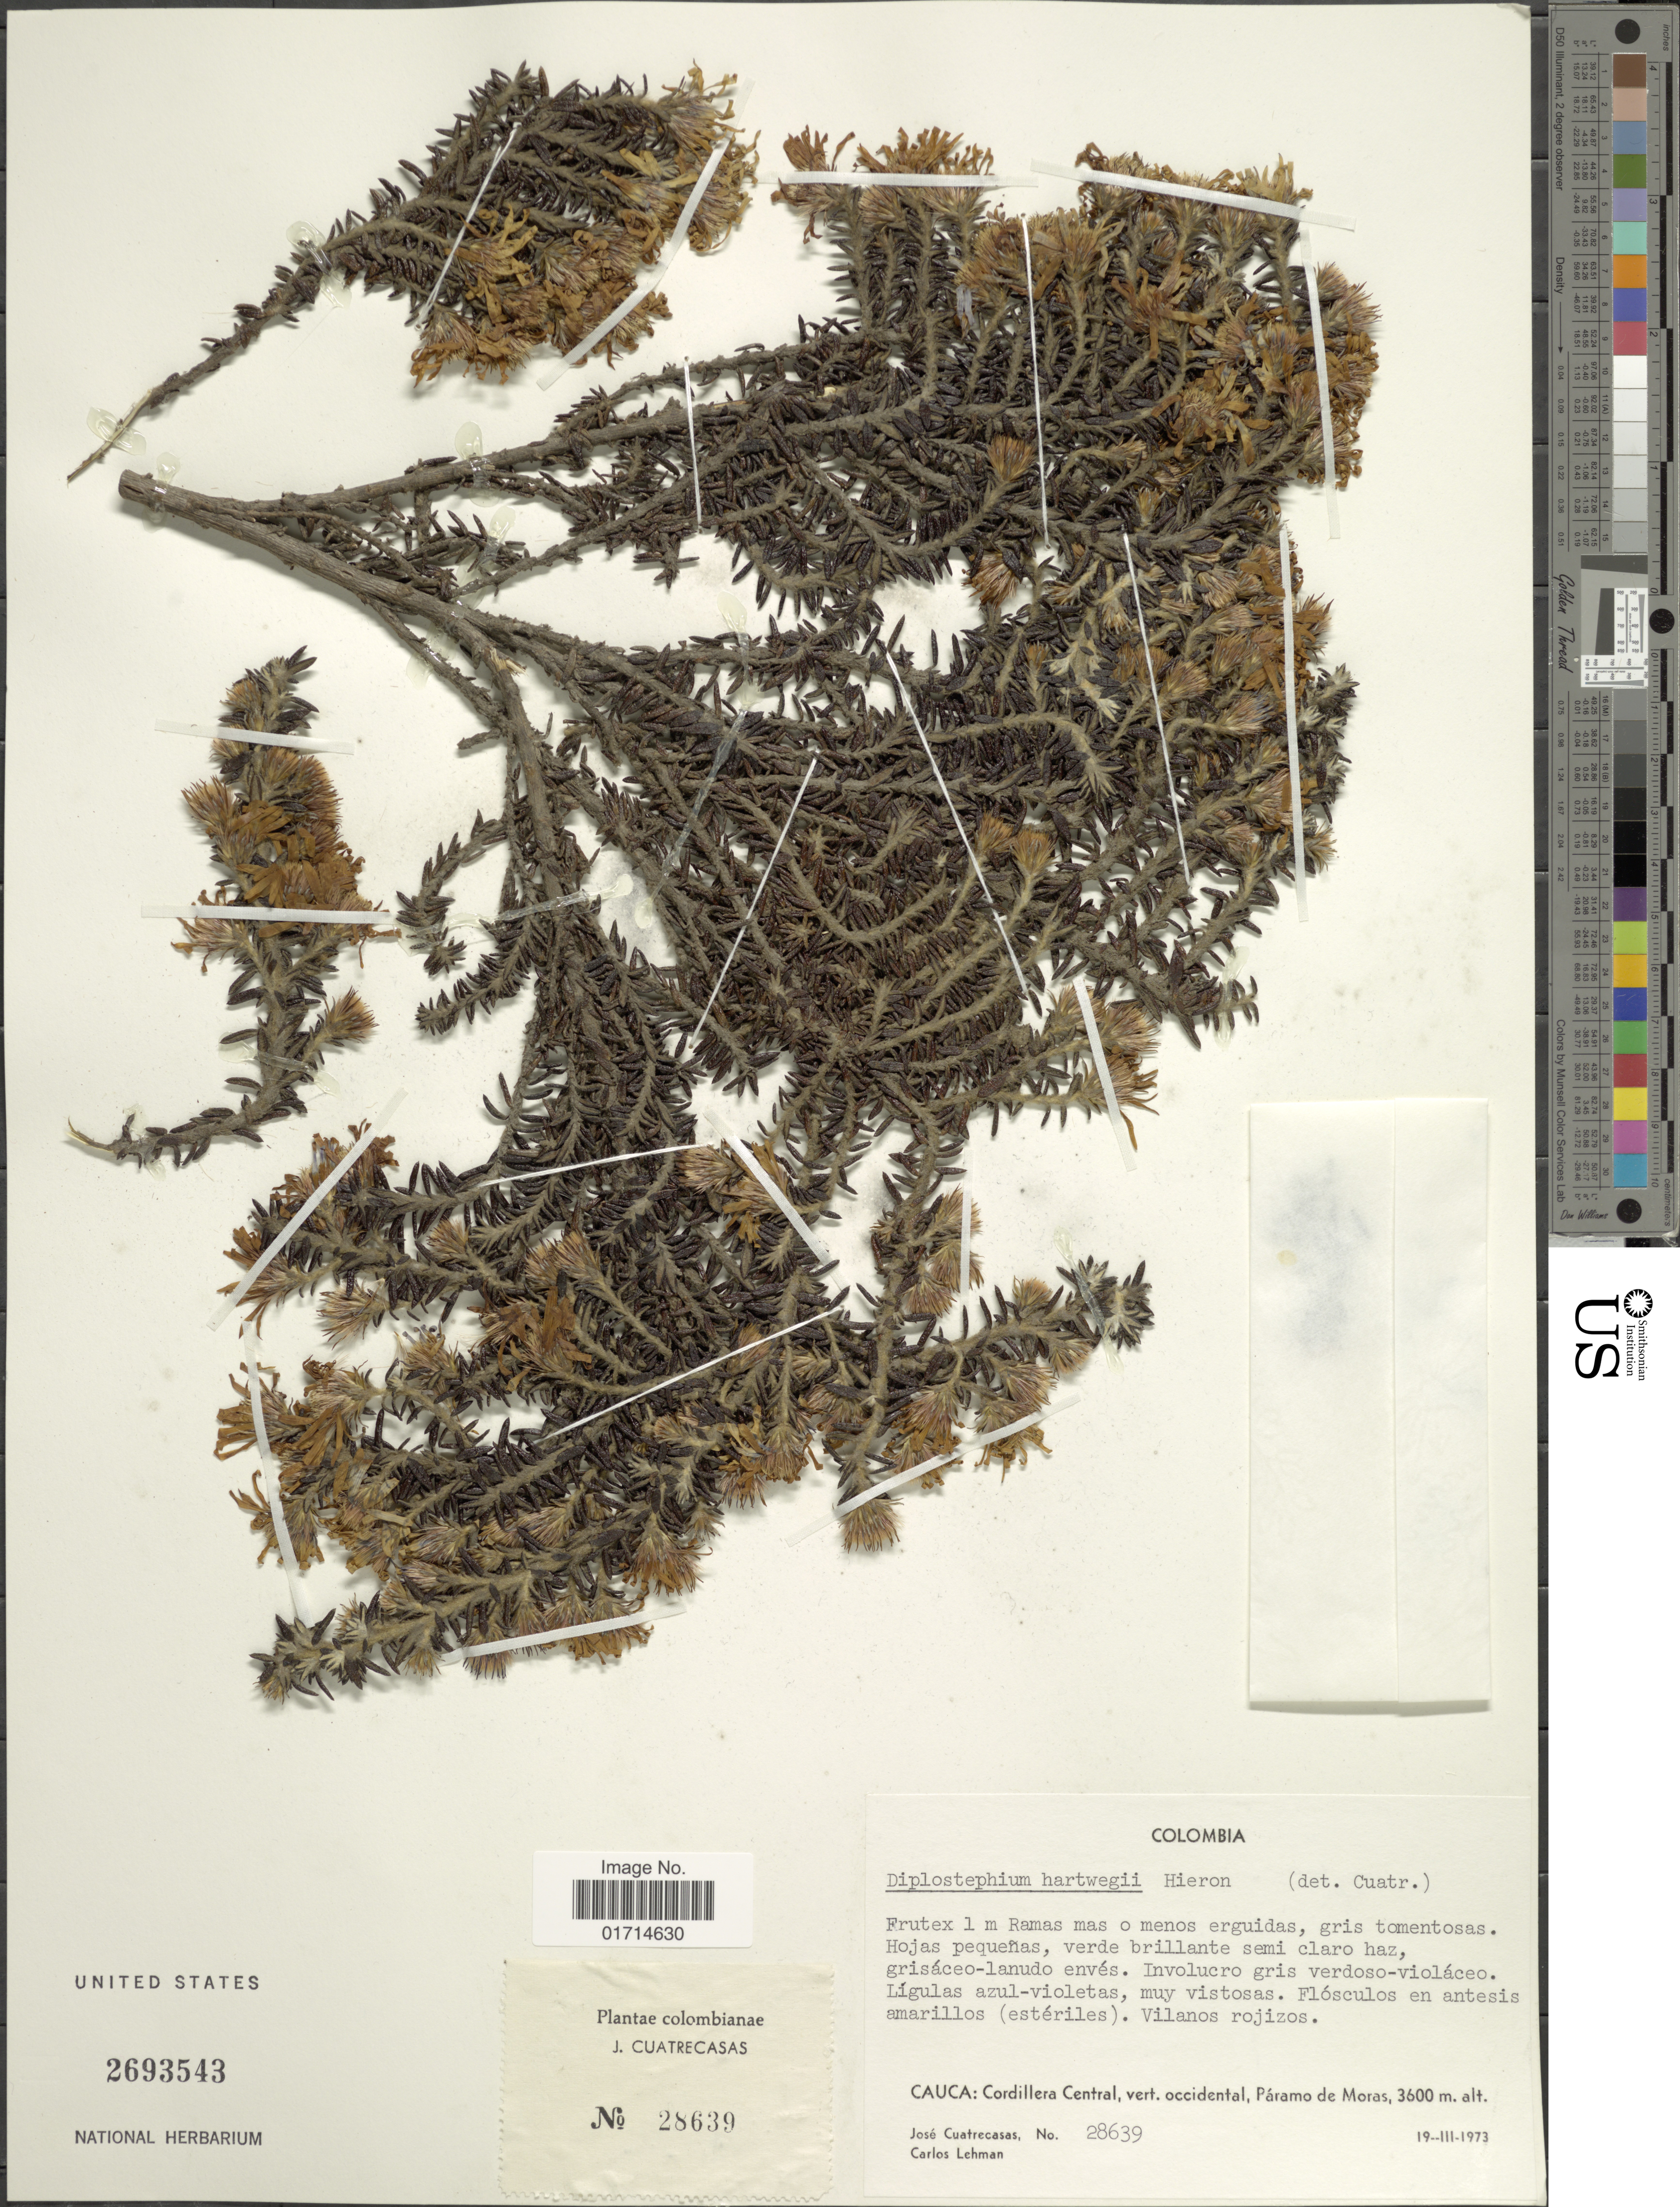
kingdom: Plantae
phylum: Tracheophyta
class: Magnoliopsida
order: Asterales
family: Asteraceae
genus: Diplostephium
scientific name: Diplostephium hartwegii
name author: Hieron.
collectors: J. Cuatrecasas & C. Lehman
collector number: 28639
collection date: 1973-03-19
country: Colombia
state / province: Cauca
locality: Cordillera Central, vert. occidental, Paramo de Moras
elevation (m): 3600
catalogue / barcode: US 2693543